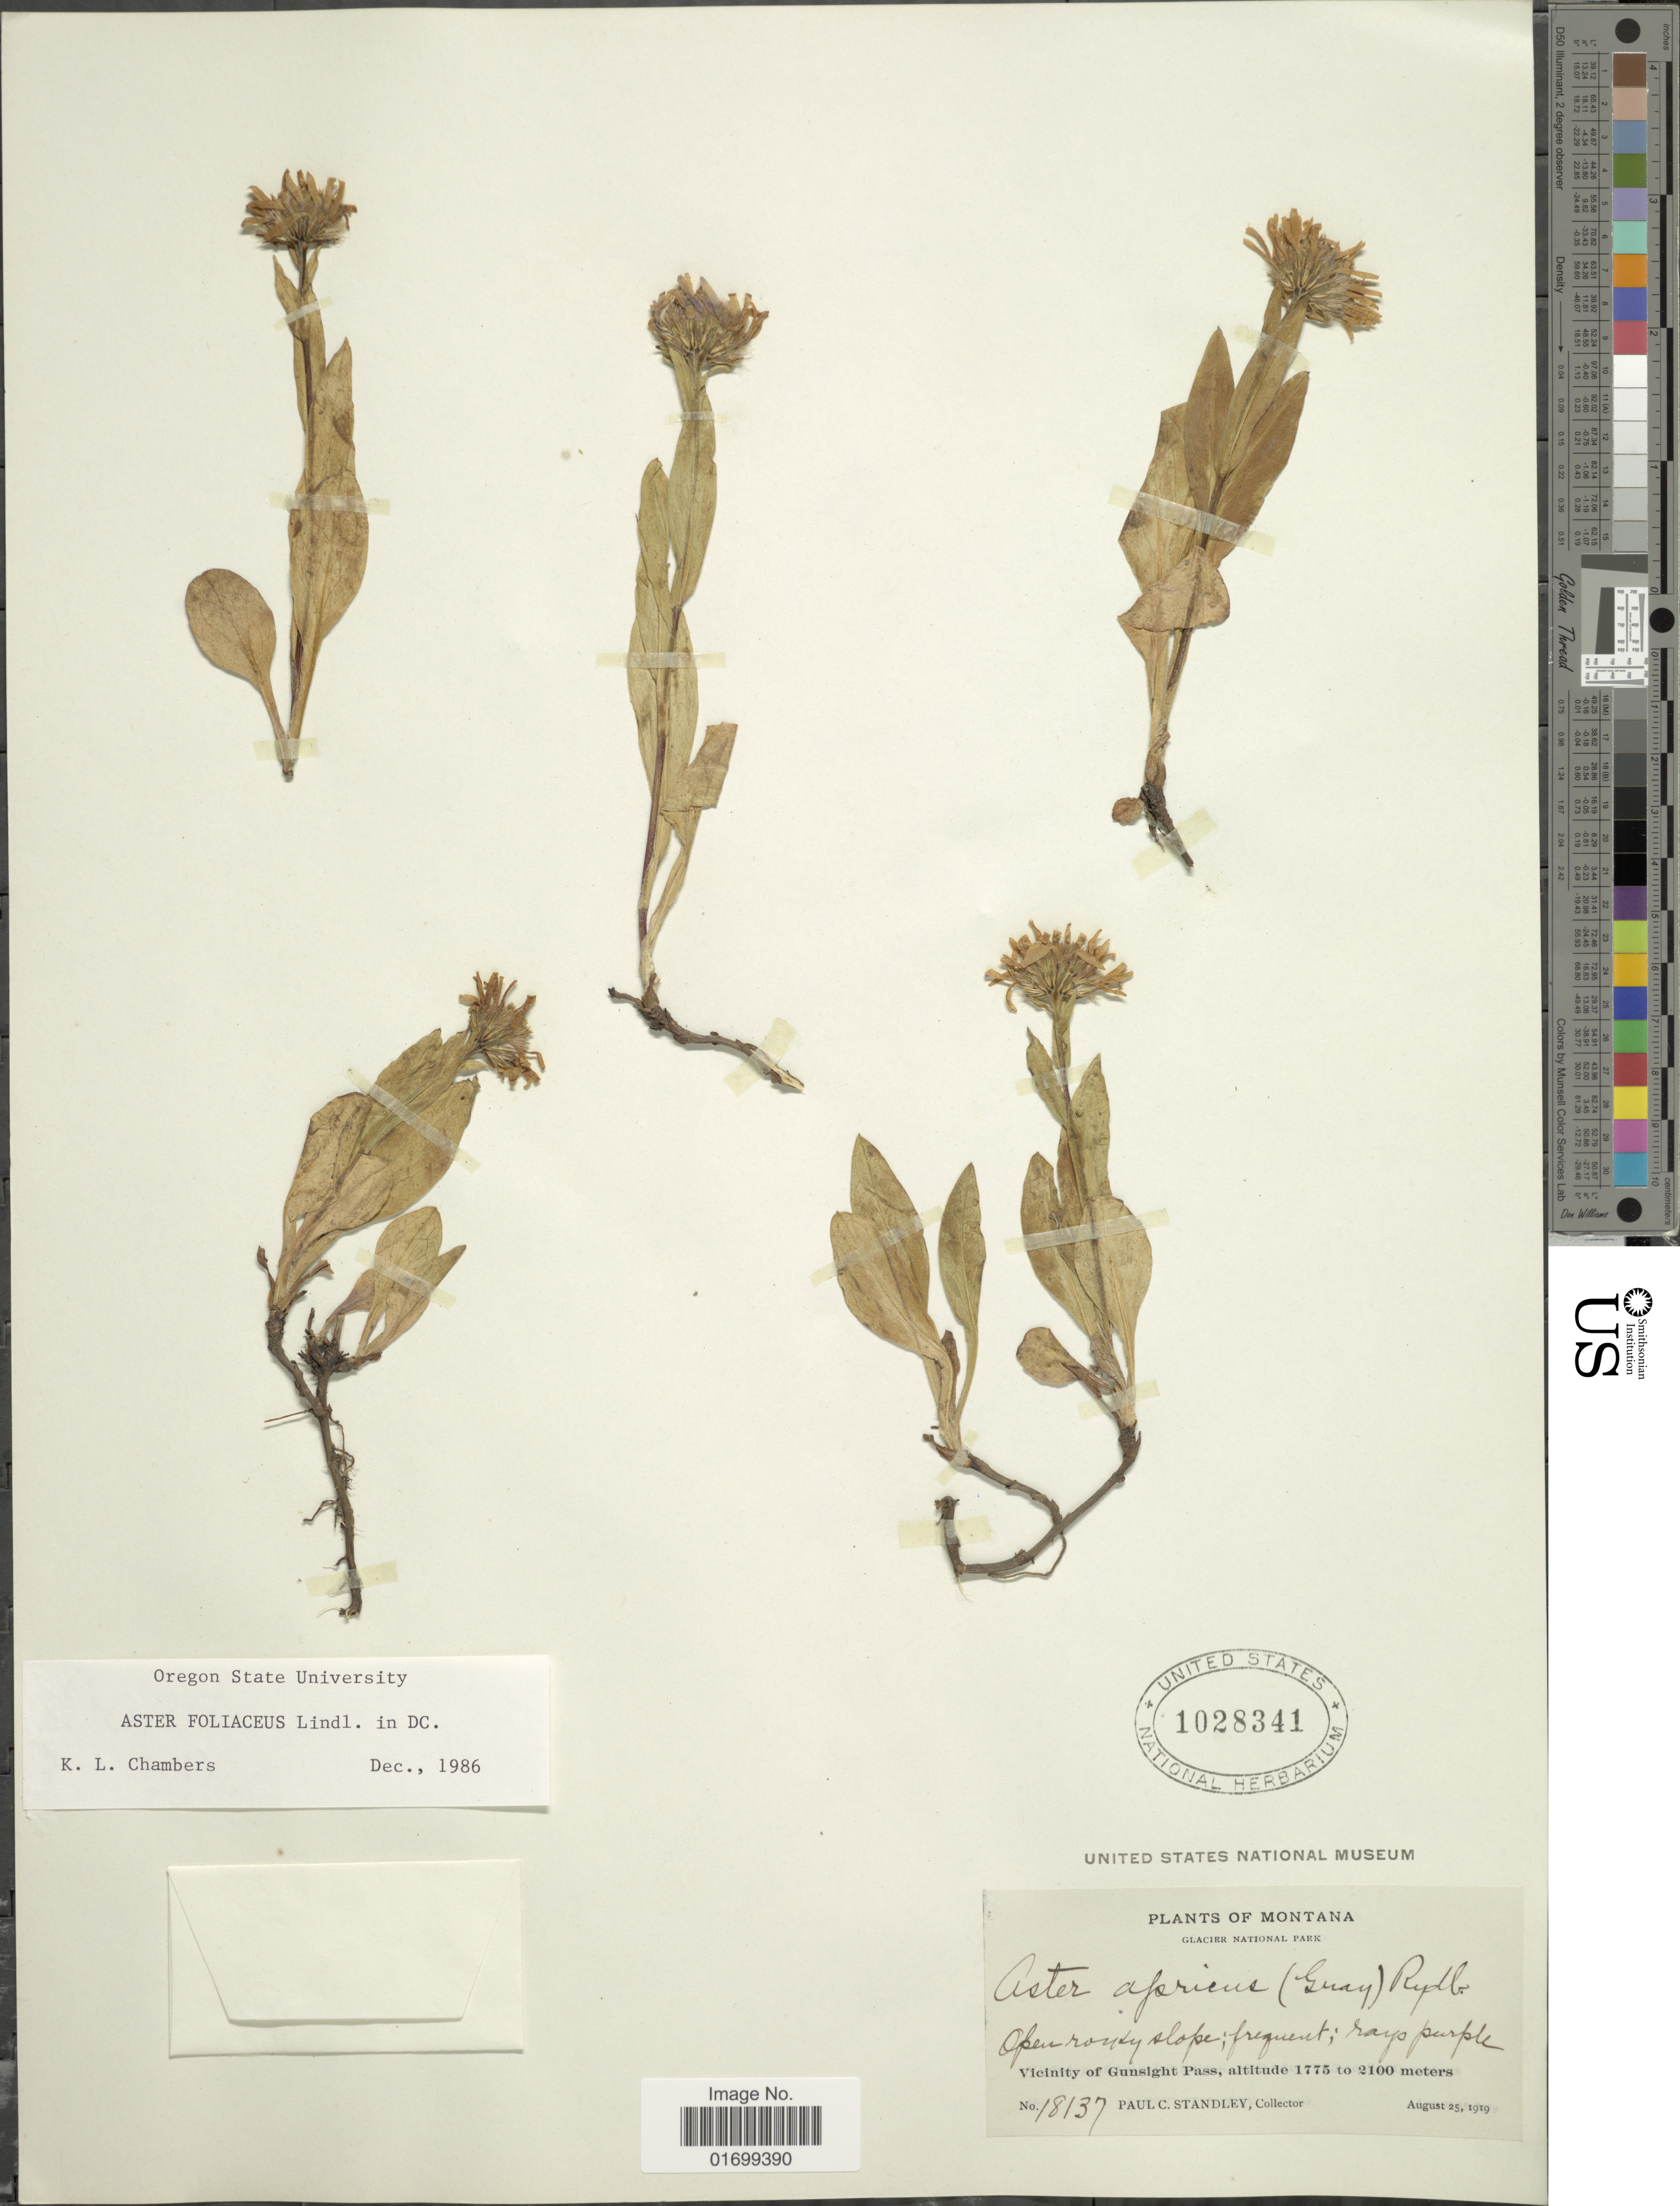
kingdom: Plantae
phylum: Tracheophyta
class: Magnoliopsida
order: Asterales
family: Asteraceae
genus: Symphyotrichum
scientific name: Symphyotrichum foliaceum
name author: (Lindl. ex DC.) G.L. Nesom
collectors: P. C. Standley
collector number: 18137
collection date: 1919-08-25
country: United States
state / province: Montana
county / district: Glacier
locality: Glacier National Park, open rocky slope, vicinity of Gunsight Pass.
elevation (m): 1775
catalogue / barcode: US 1028341